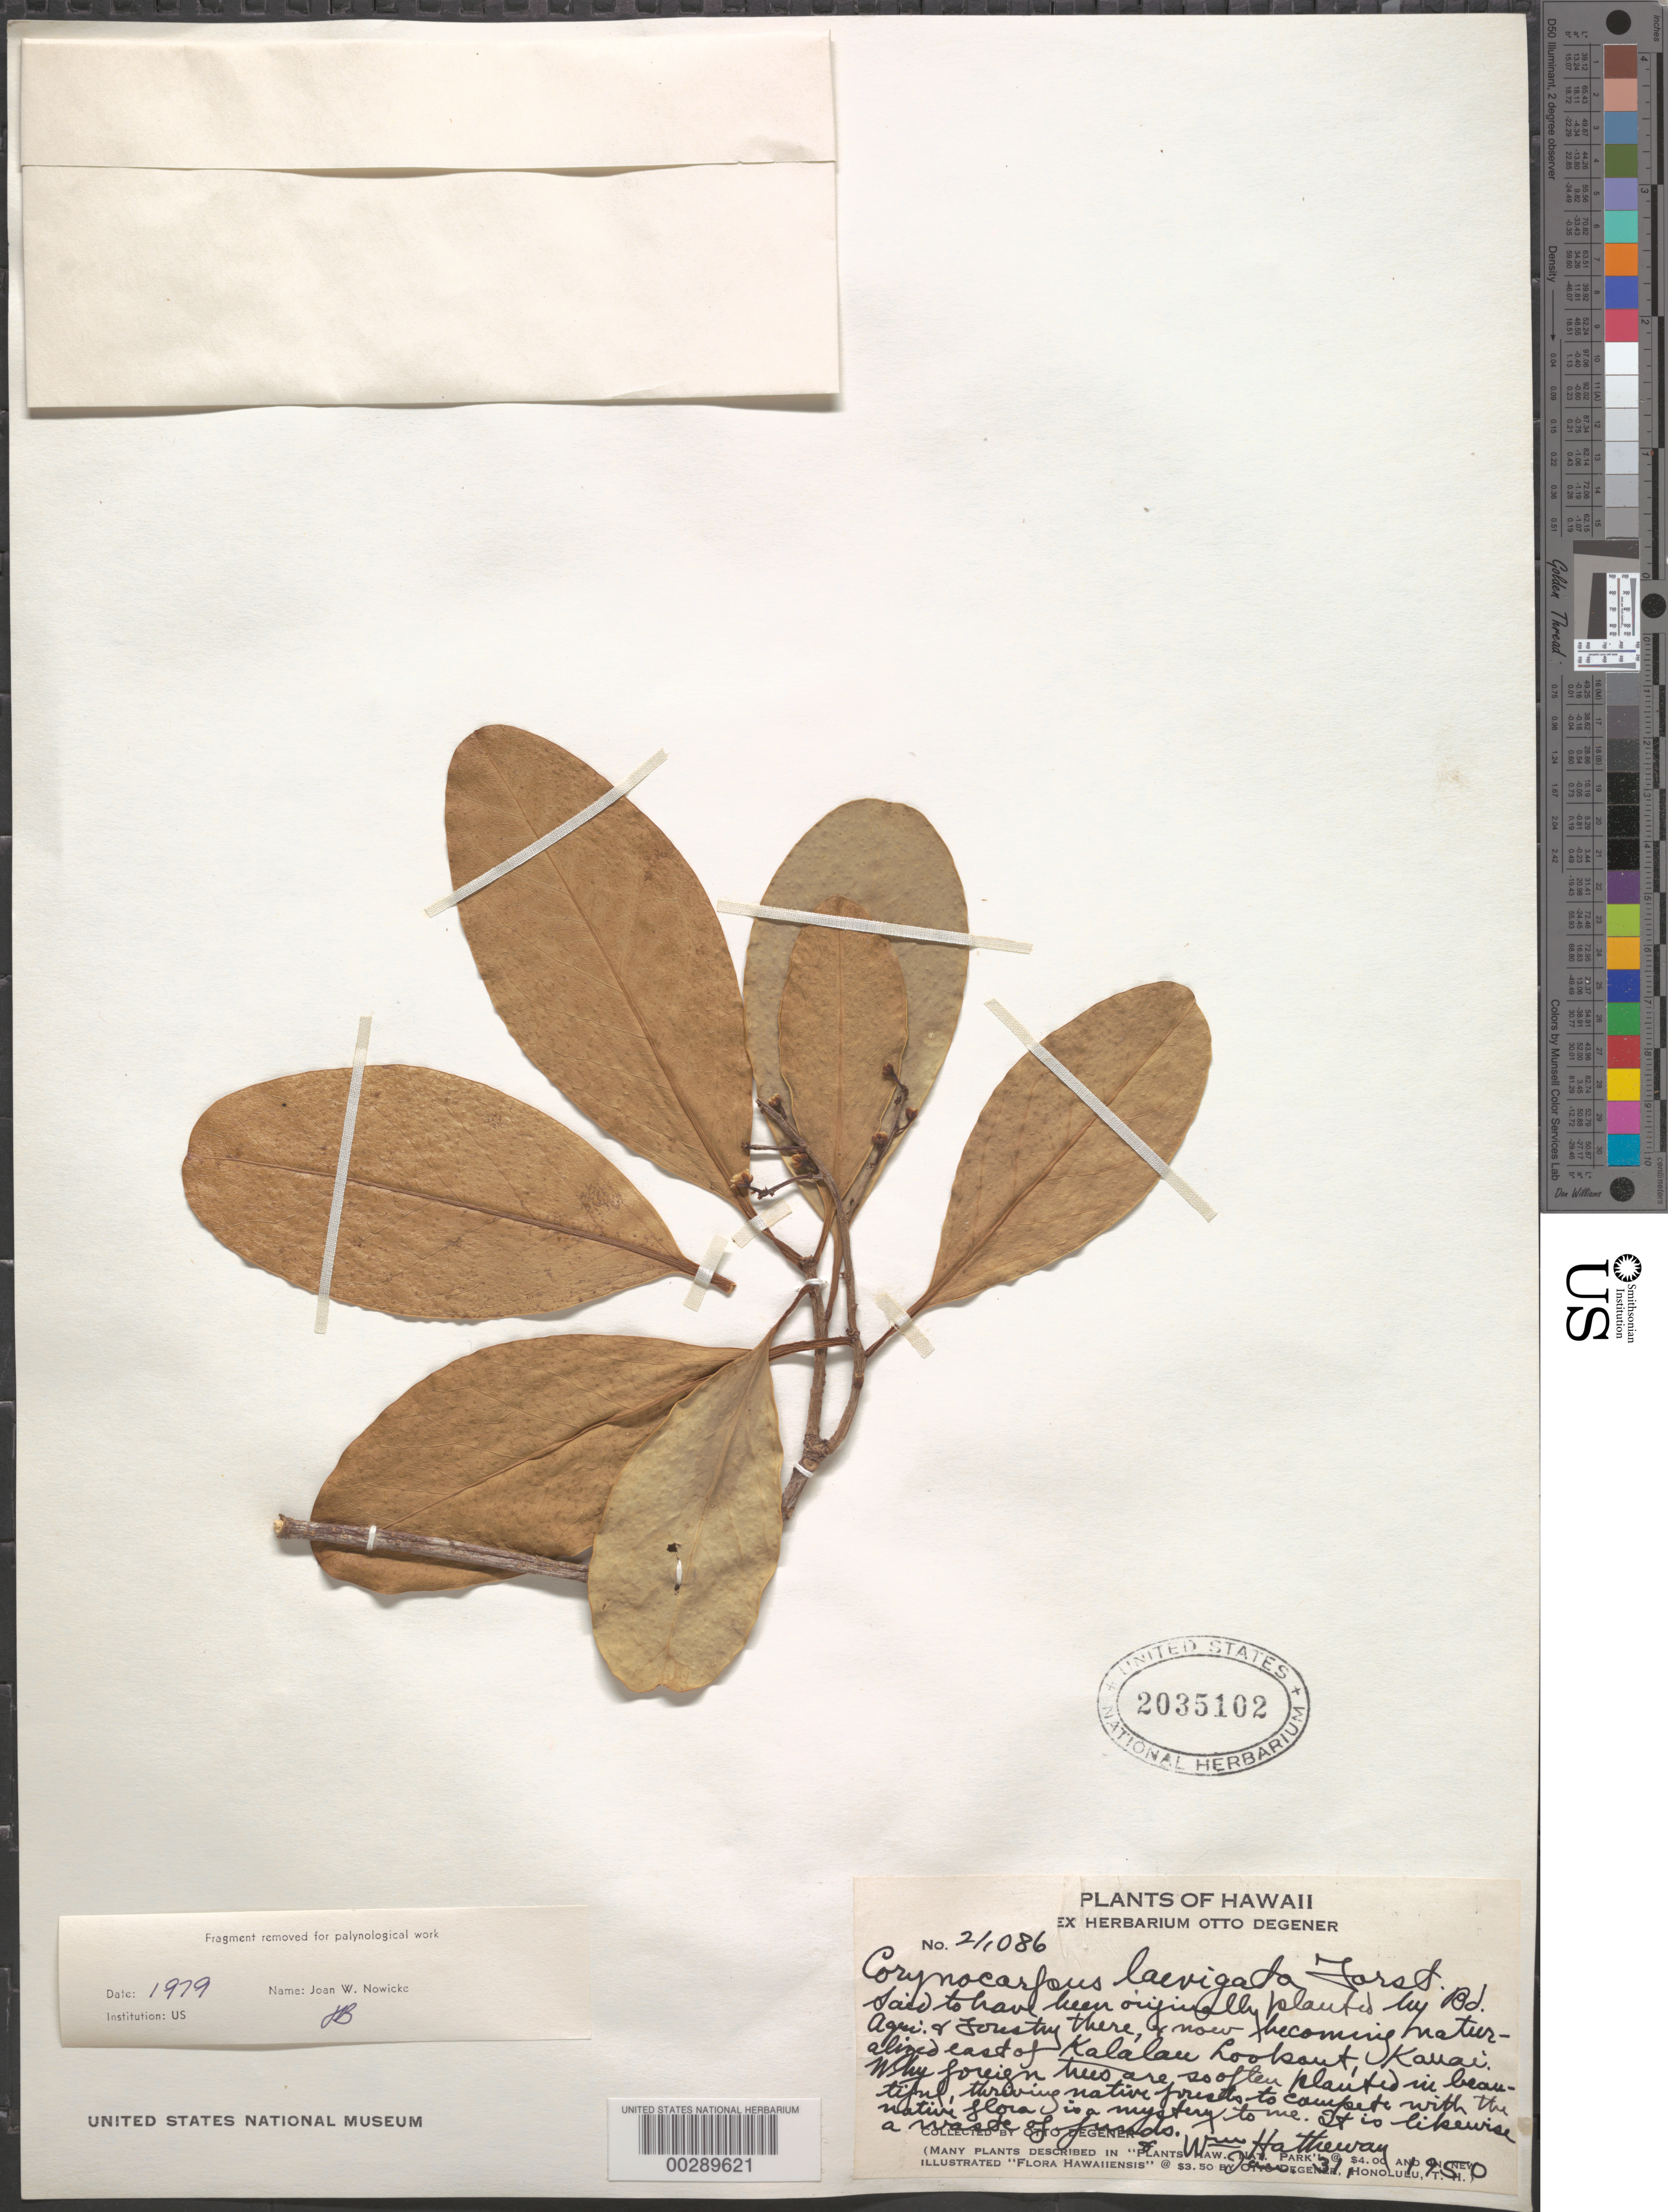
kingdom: Plantae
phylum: Tracheophyta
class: Magnoliopsida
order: Cucurbitales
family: Corynocarpaceae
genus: Corynocarpus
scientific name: Corynocarpus laevigatus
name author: J.R. Forst. & G. Forst.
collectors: O. Degener & W. Hatheway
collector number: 21086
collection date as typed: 31 Jan 1950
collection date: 1950-01-31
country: United States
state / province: Hawaii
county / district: Kauai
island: Kaua'i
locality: E of Kalalau lookout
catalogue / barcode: US 2035102